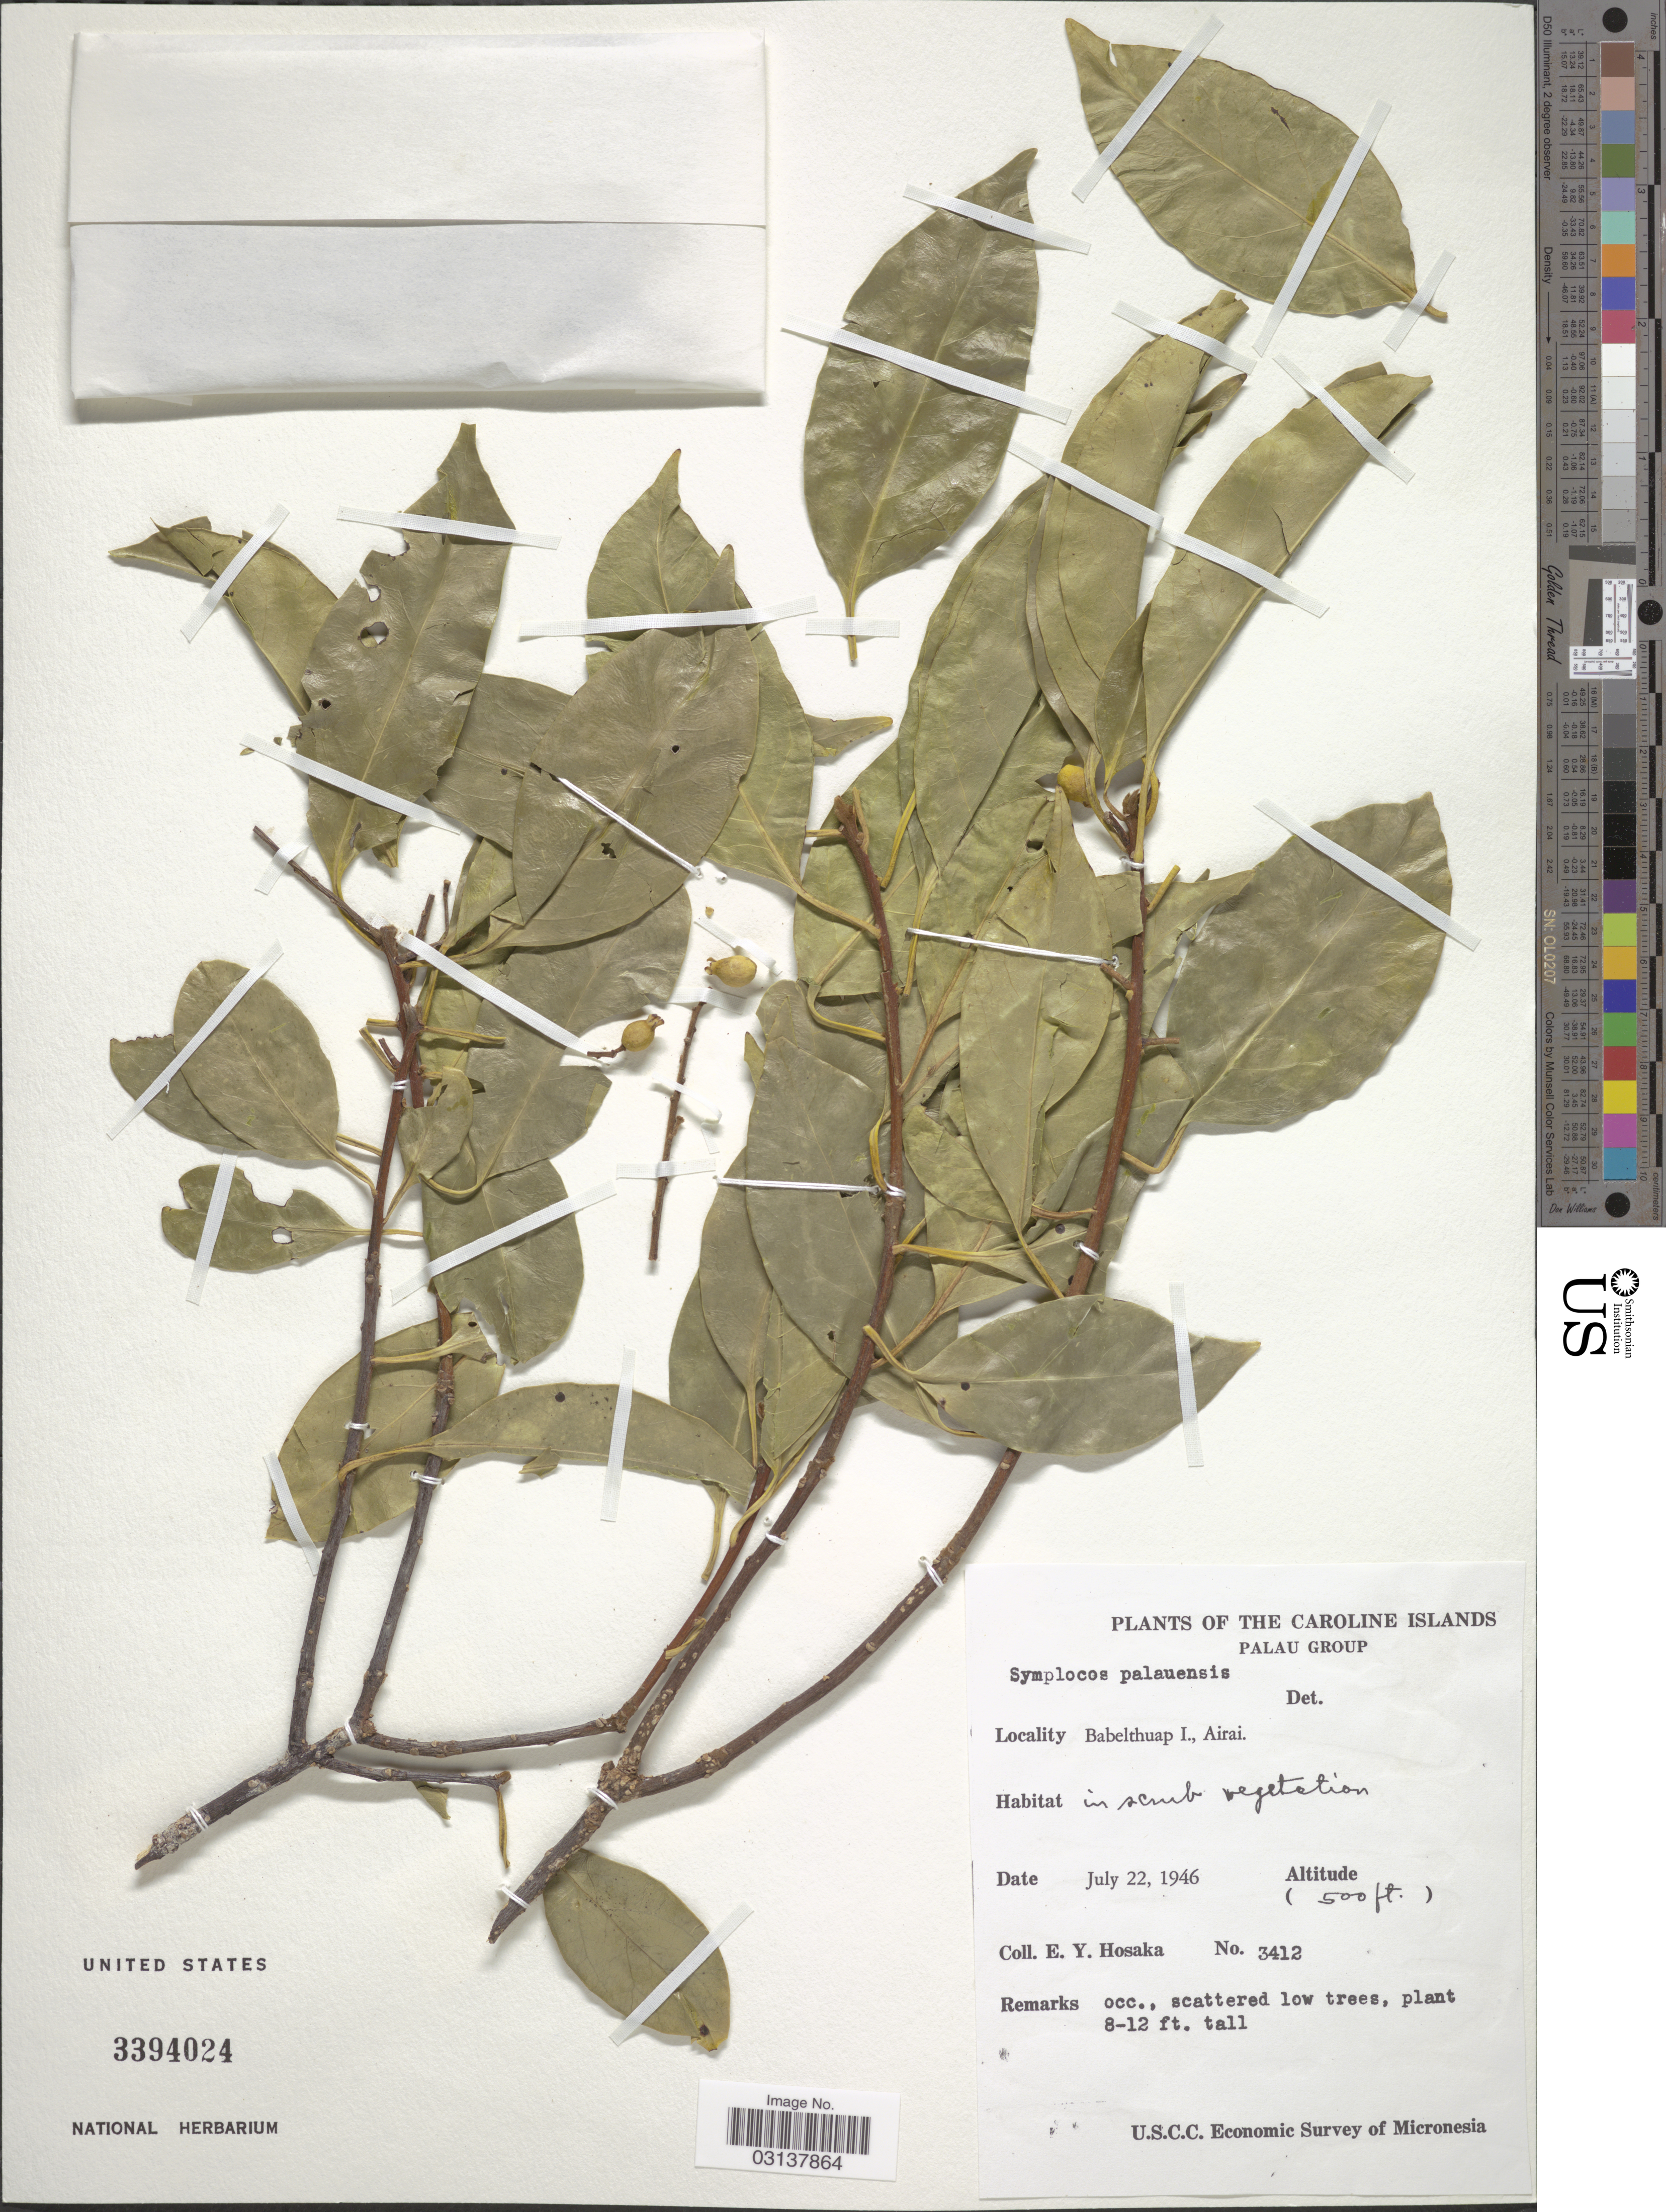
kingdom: Plantae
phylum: Tracheophyta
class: Magnoliopsida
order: Ericales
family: Symplocaceae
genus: Symplocos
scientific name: Symplocos sp.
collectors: E. Y. Hosaka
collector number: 3412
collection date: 1946-07-22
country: Palau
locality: The Caroline Islands. Palau Group. Babelthuap I., Airai.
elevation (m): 152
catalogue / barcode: US 3394024